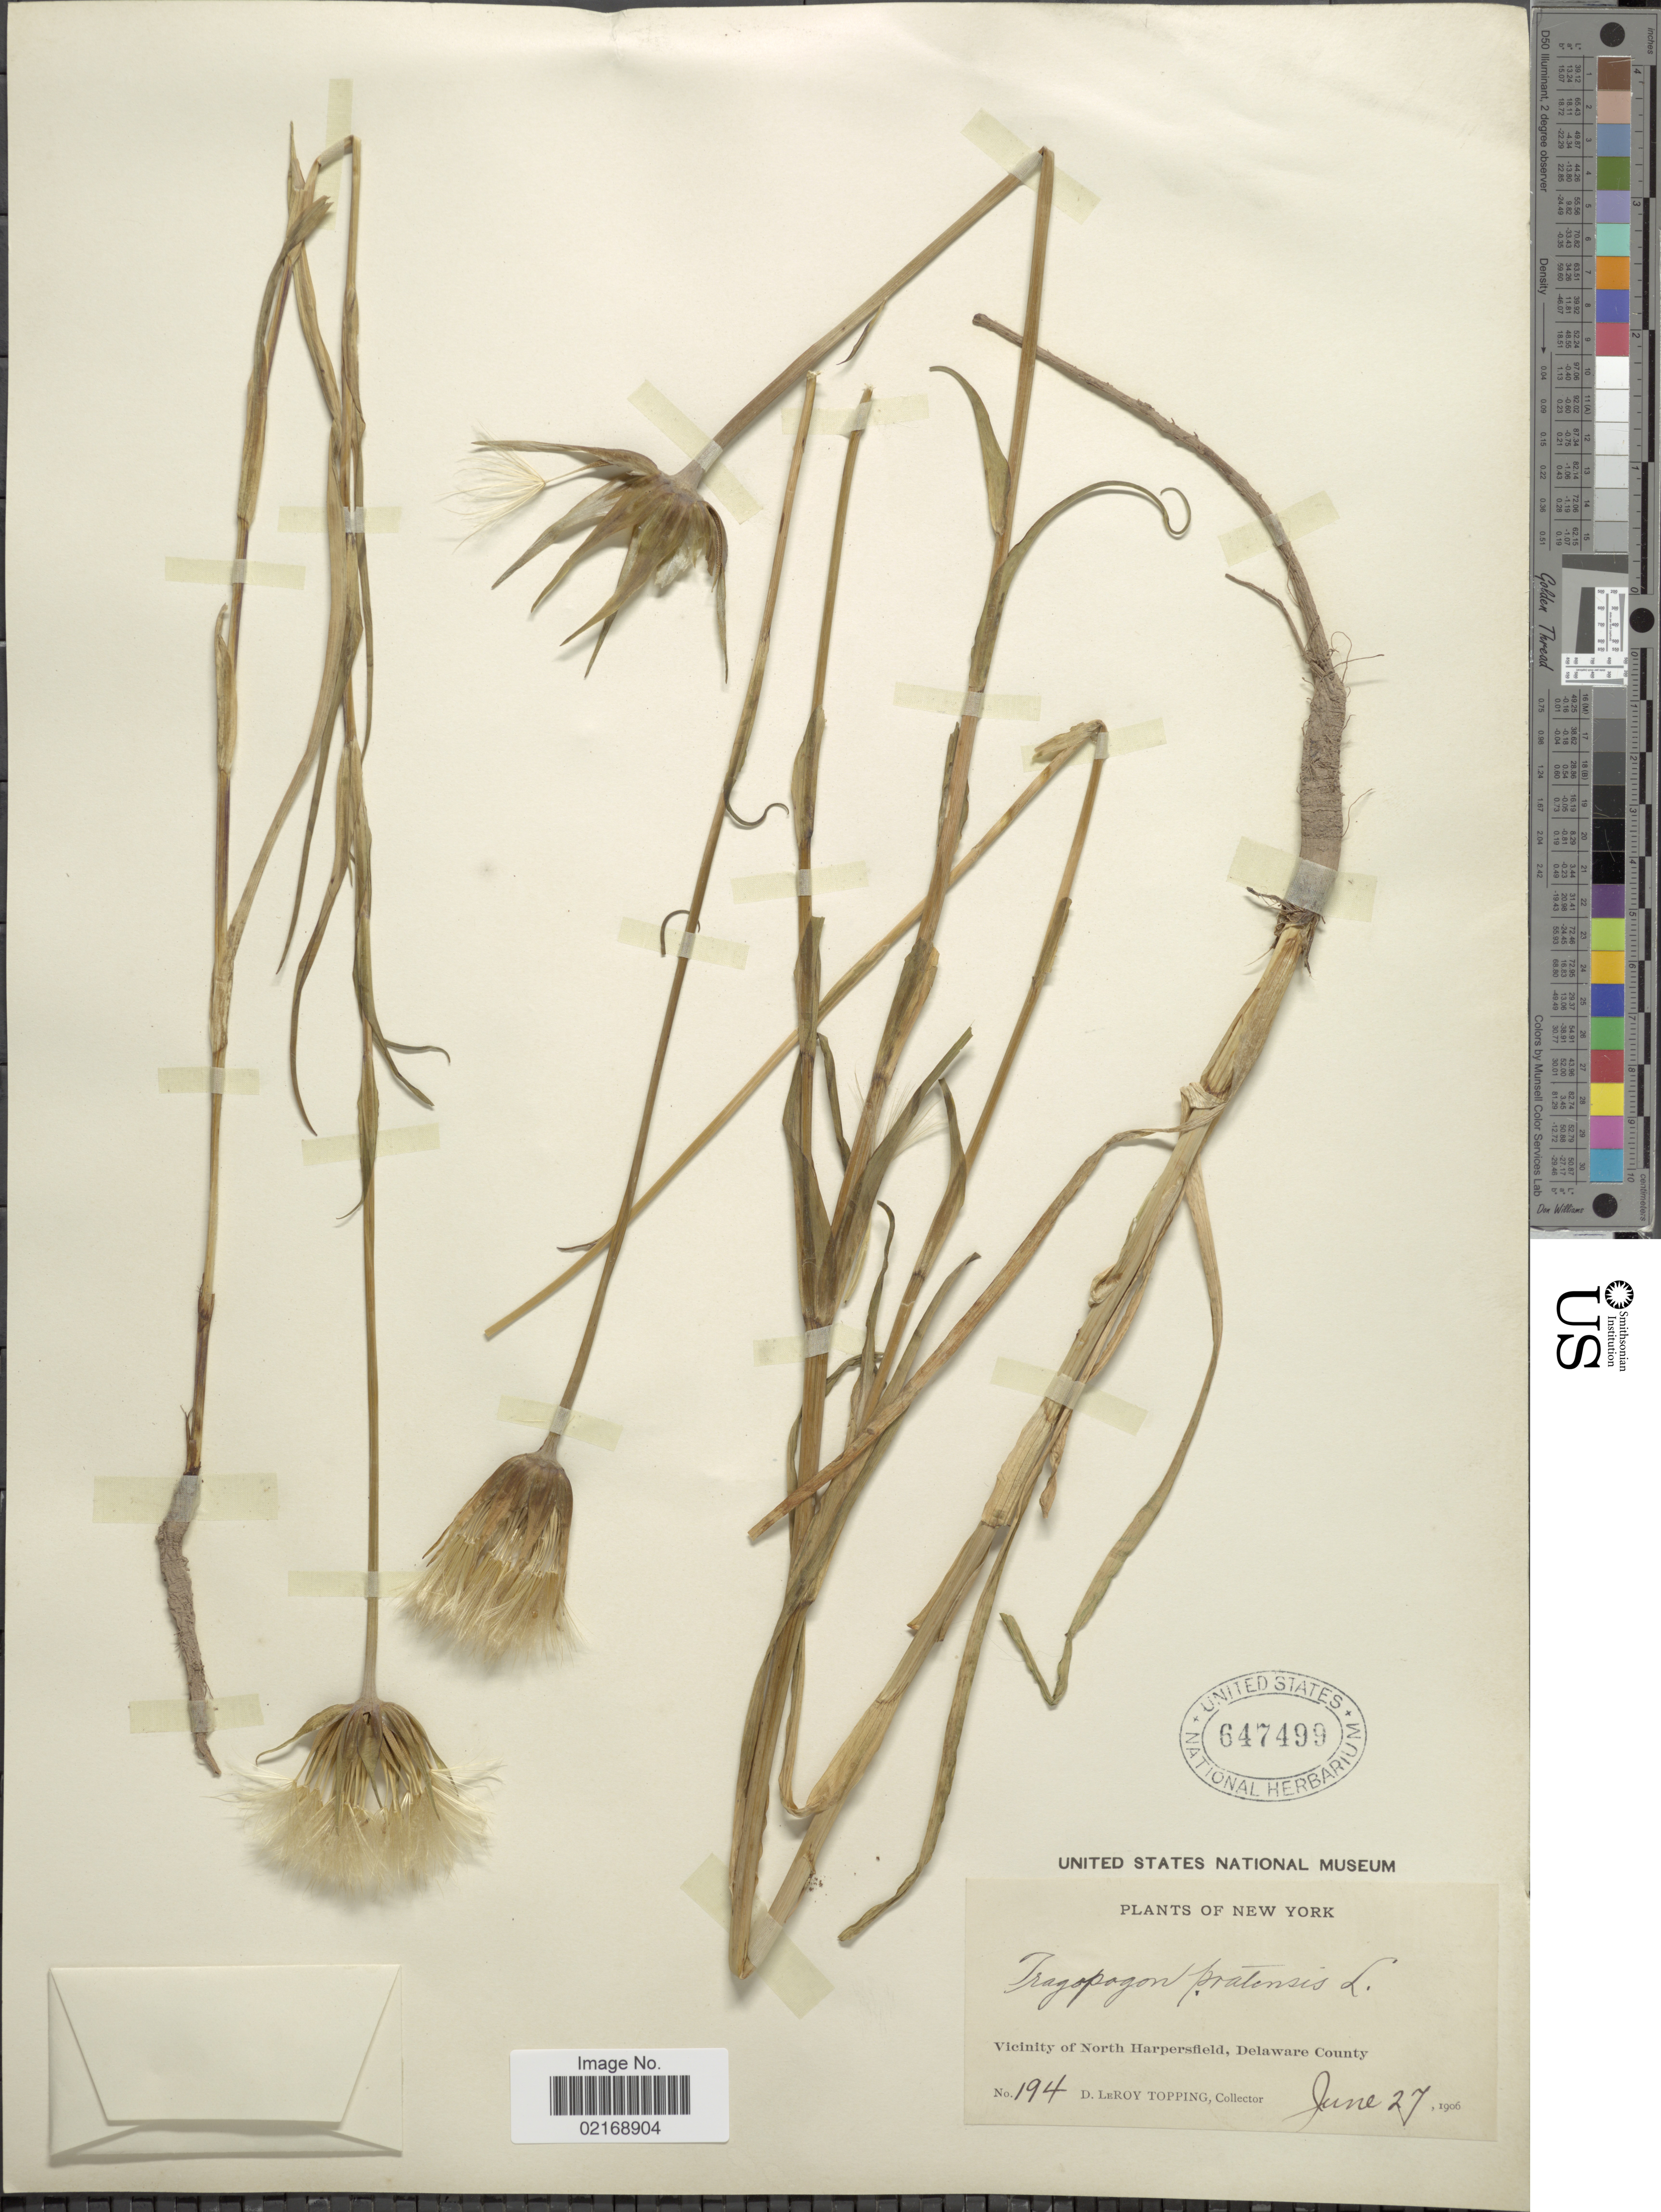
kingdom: Plantae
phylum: Tracheophyta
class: Magnoliopsida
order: Asterales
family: Asteraceae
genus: Tragopogon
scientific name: Tragopogon porrifolius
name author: L.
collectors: D. L. Topping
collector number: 194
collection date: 1906-06-27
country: United States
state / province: New York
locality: Vicinity of North Harpersfield, Delaware County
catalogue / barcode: US 647499